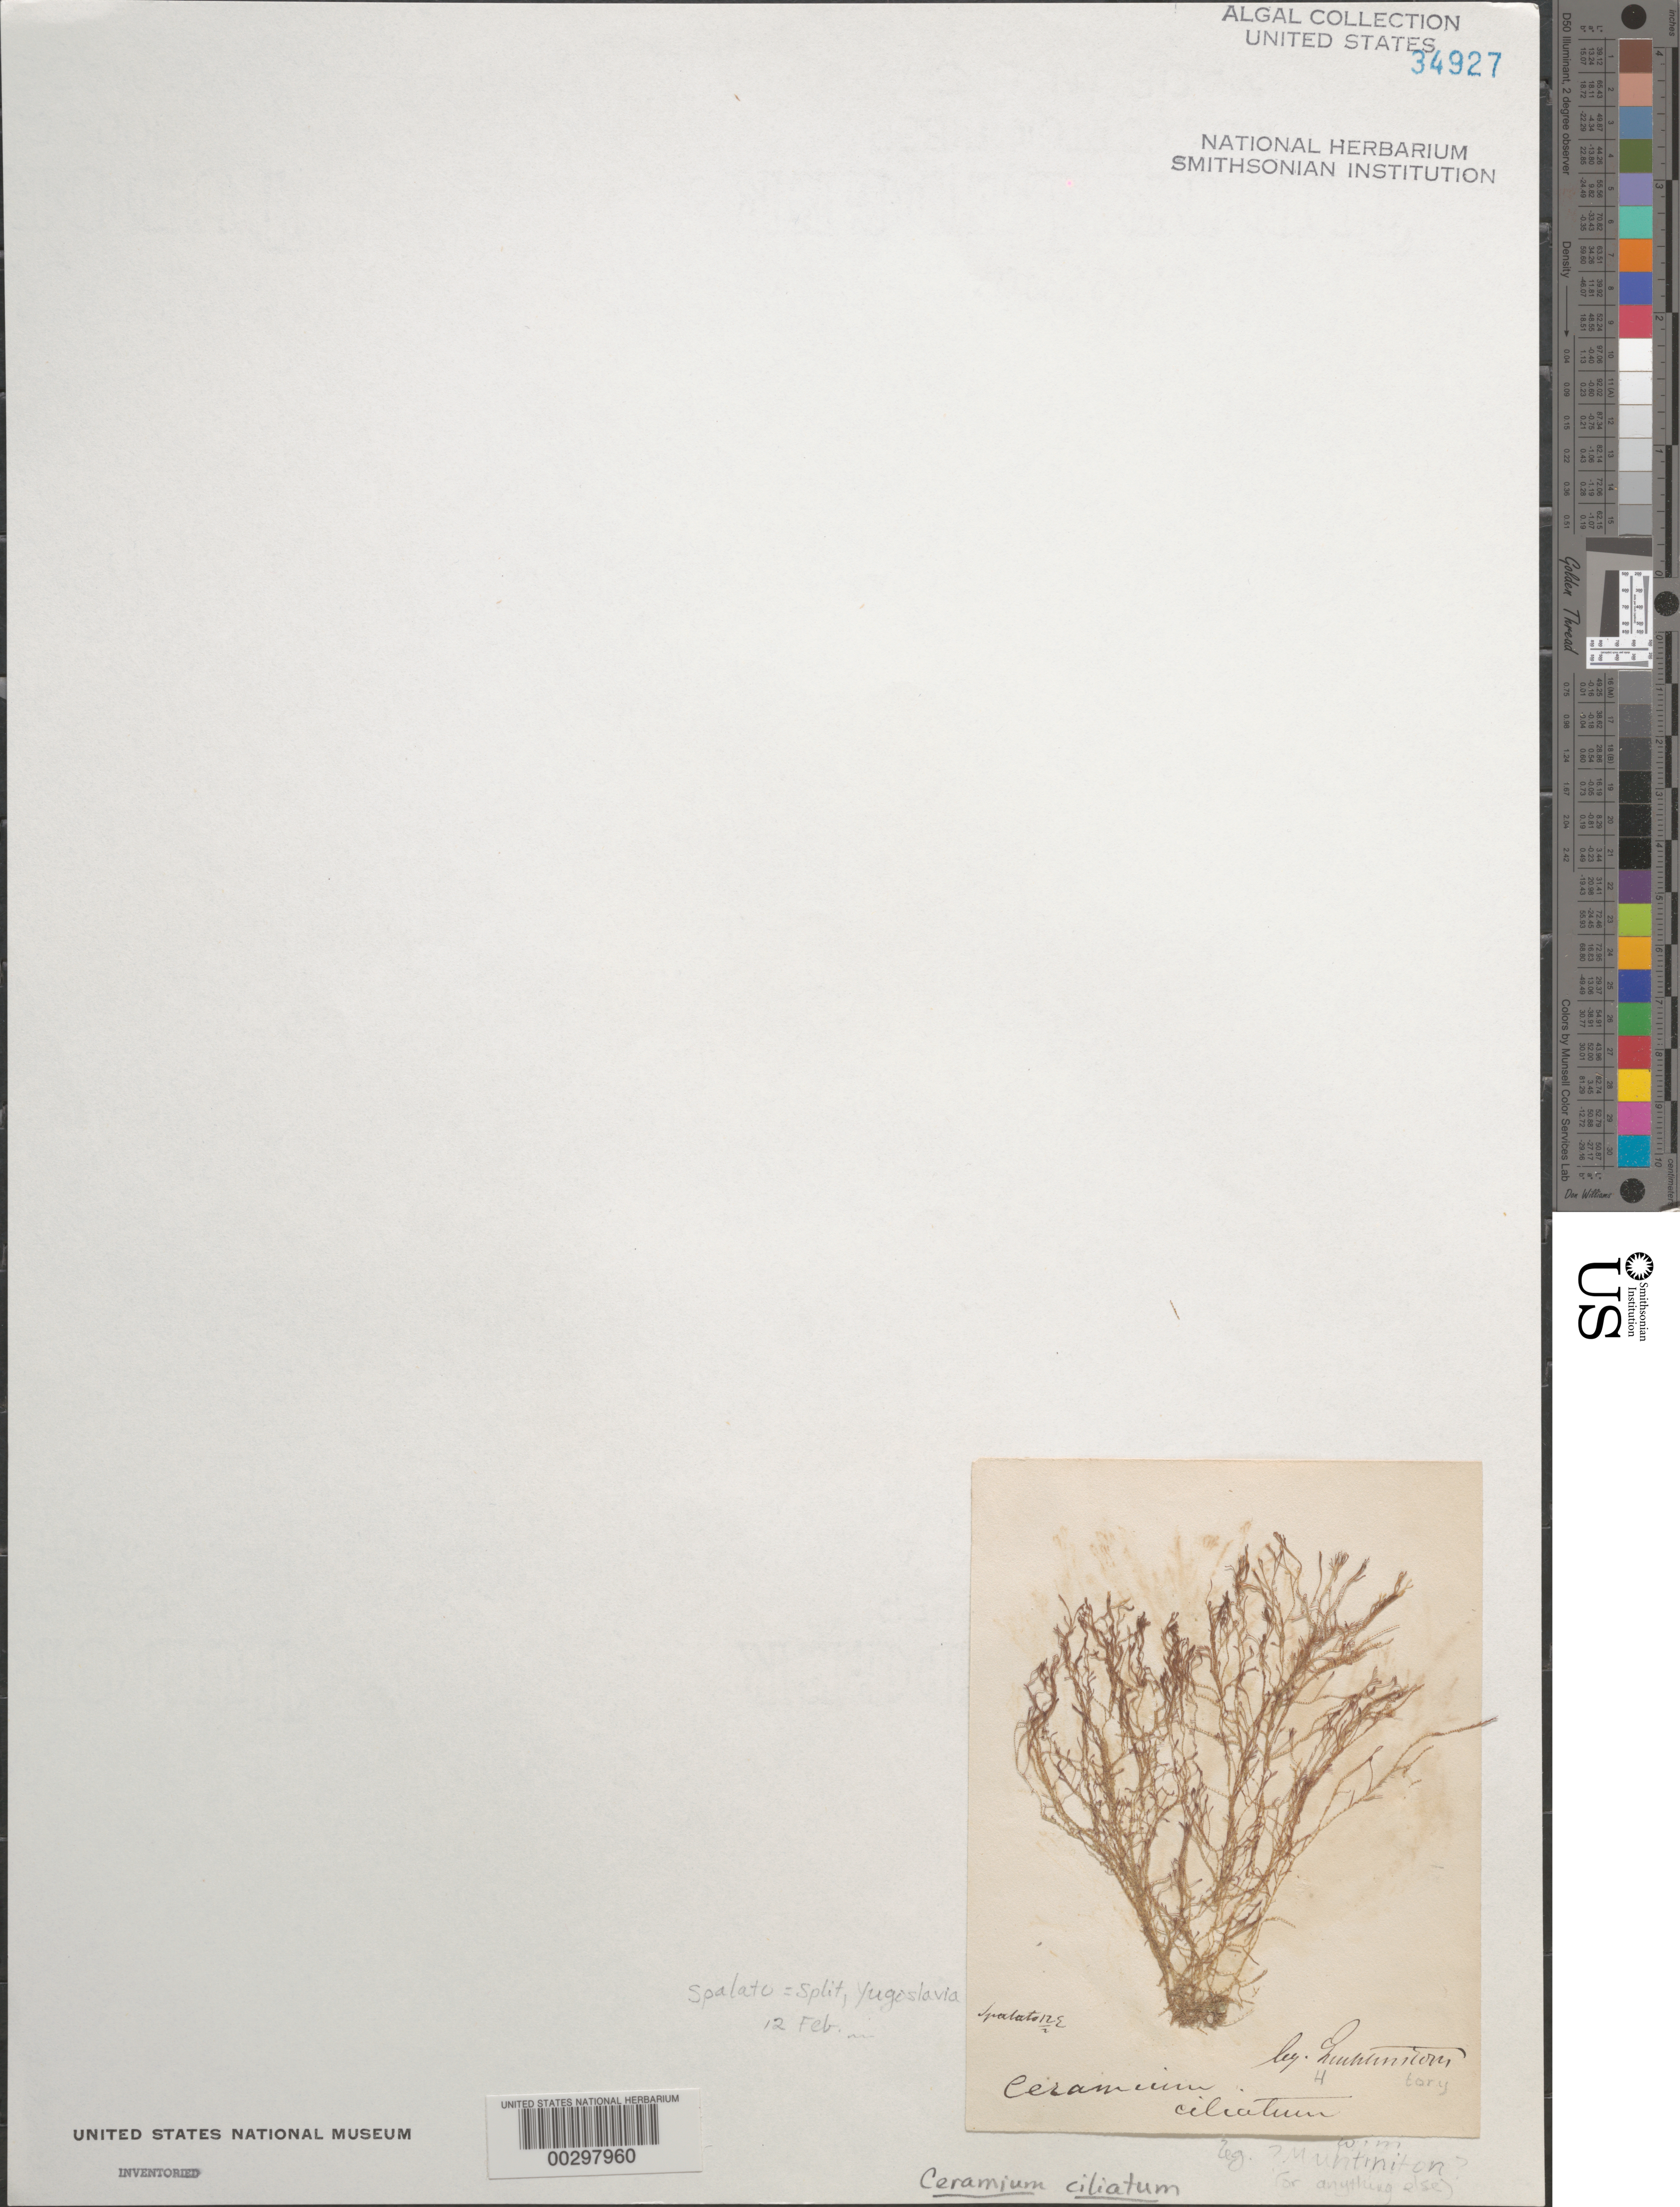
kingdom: Plantae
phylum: Rhodophyta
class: Florideophyceae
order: Ceramiales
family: Ceramiaceae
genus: Ceramium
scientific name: Ceramium ciliatum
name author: (J. Ellis) Ducluzeau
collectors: Huntington (possibly)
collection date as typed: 12 Feb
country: Croatia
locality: Split (Spalato)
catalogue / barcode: US 34927